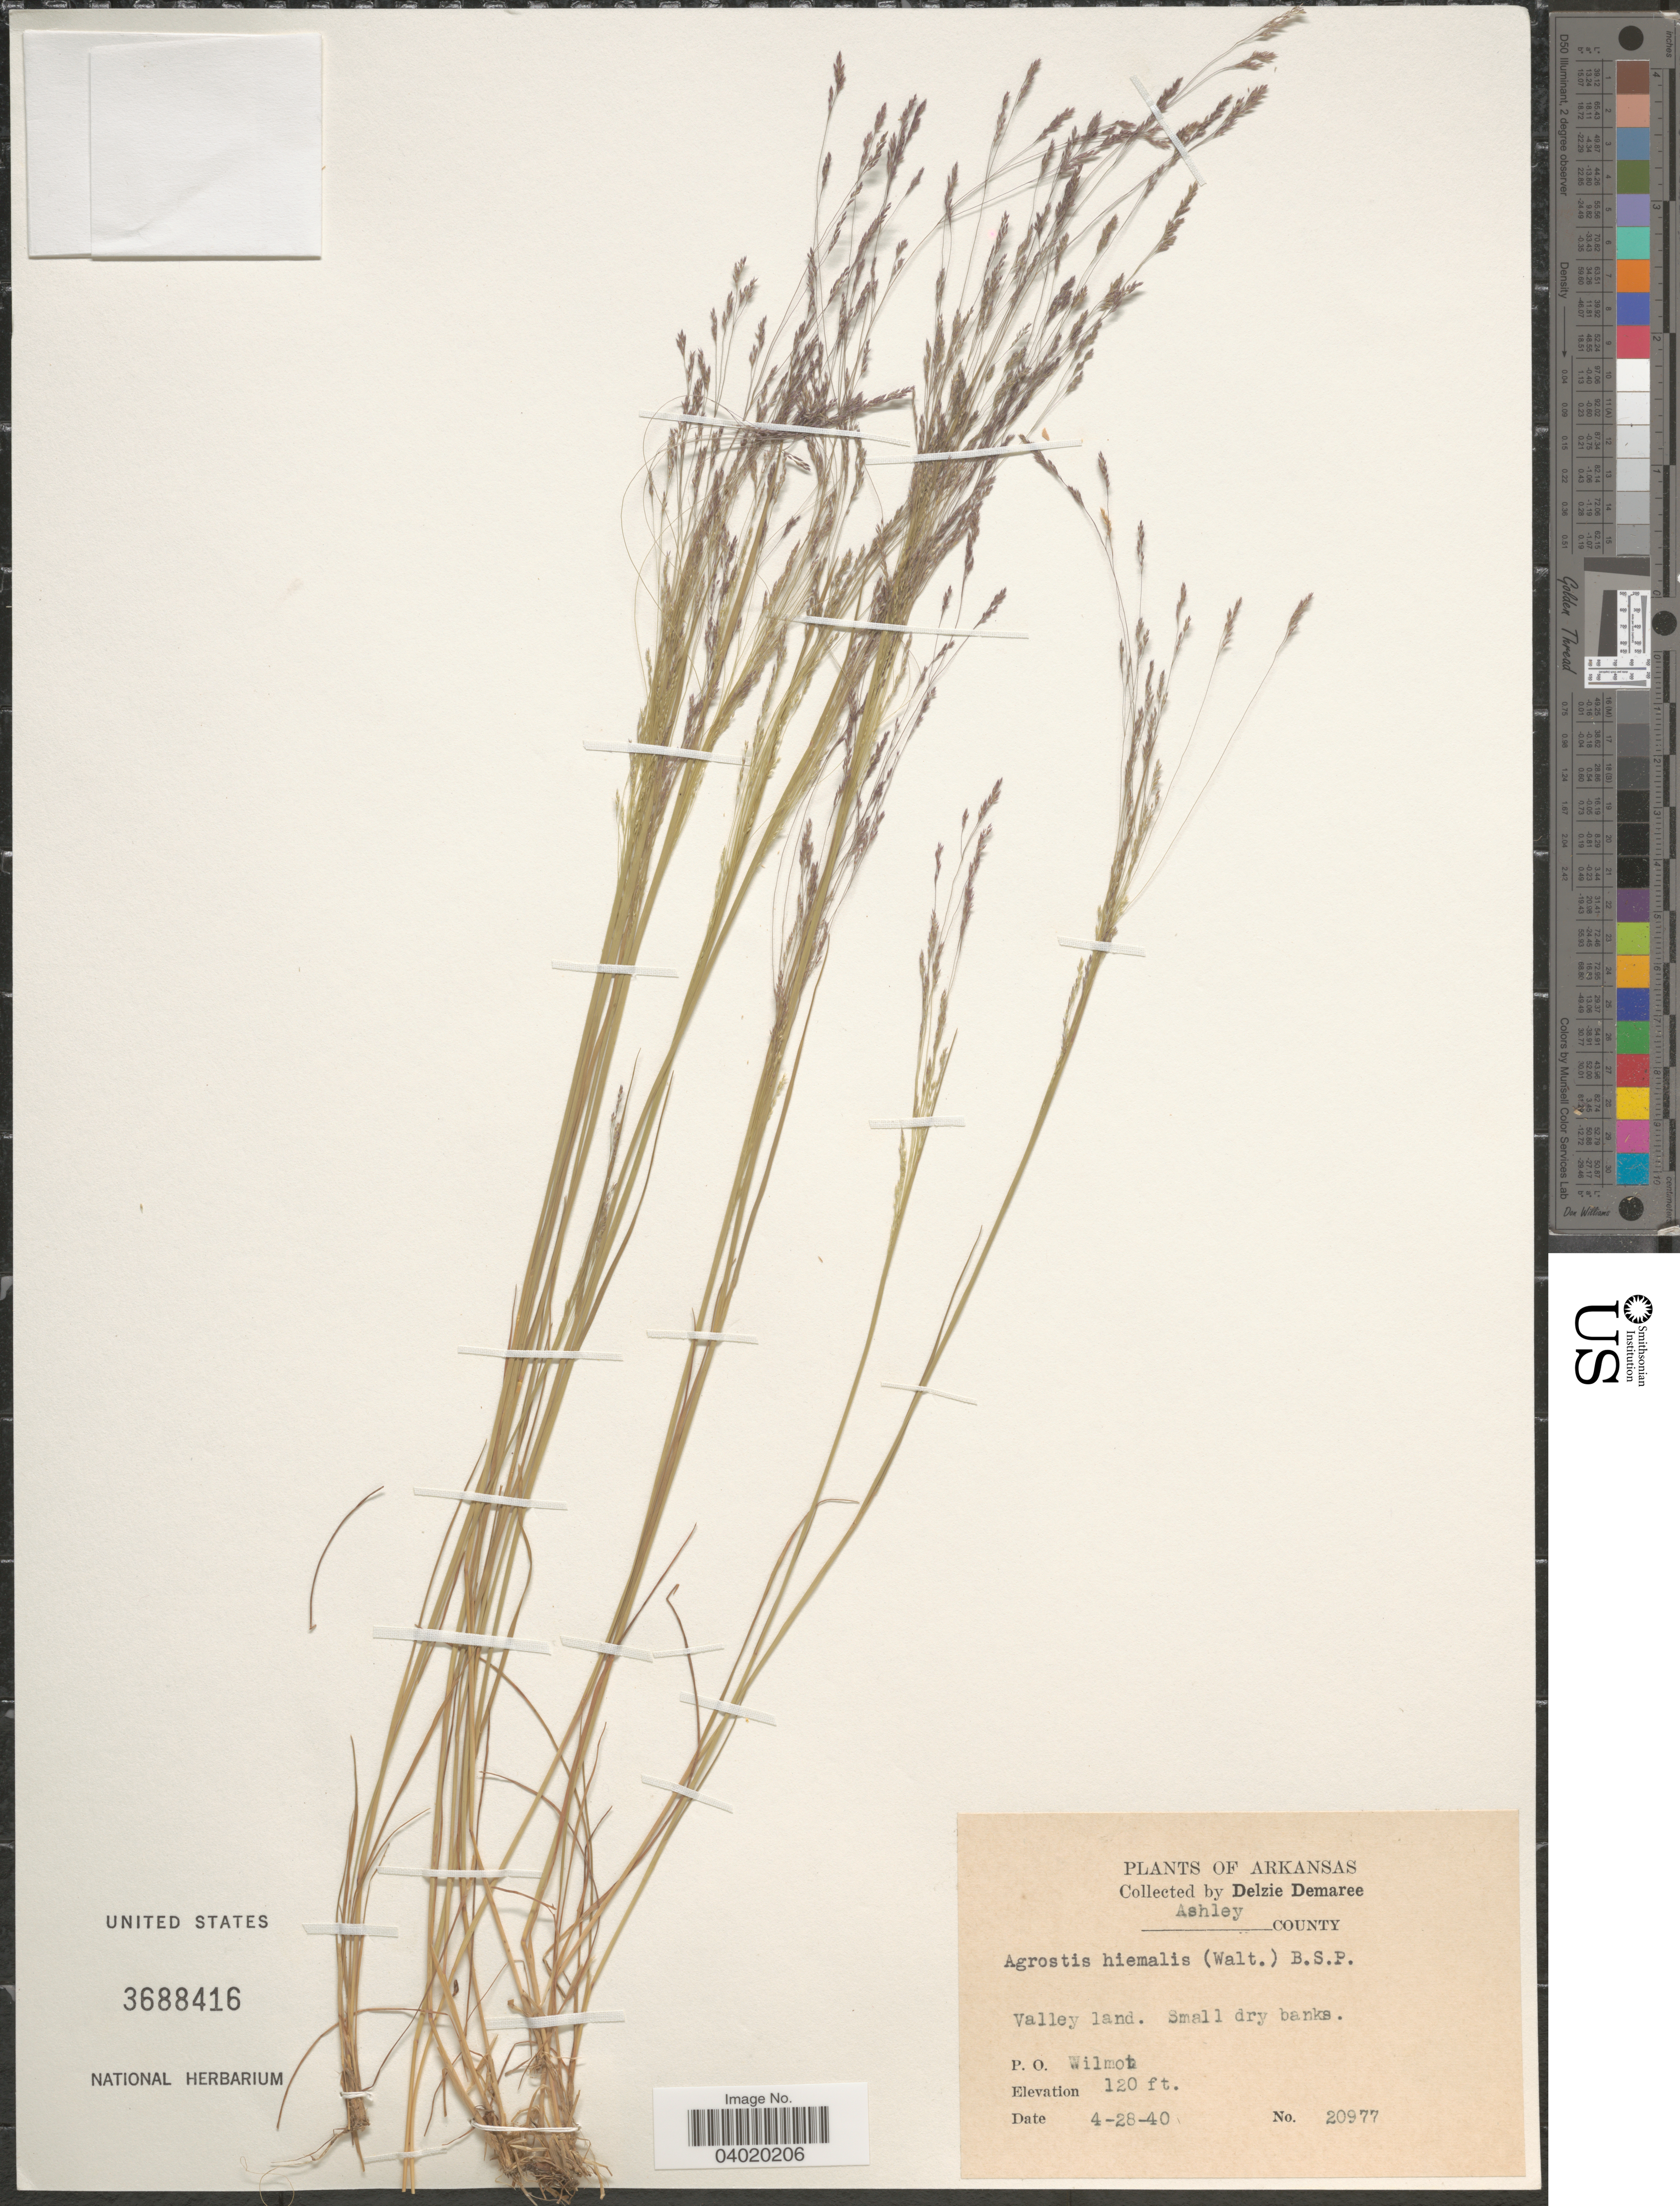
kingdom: Plantae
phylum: Tracheophyta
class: Liliopsida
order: Poales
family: Poaceae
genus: Agrostis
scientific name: Agrostis hyemalis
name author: (Walter) Britton et al.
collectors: D. Demaree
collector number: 20977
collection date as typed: Transcribed d/m/y: 28/4/40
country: United States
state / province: Arkansas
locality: Ashley County. P. O. Wilmot.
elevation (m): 37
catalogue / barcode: US 3688416